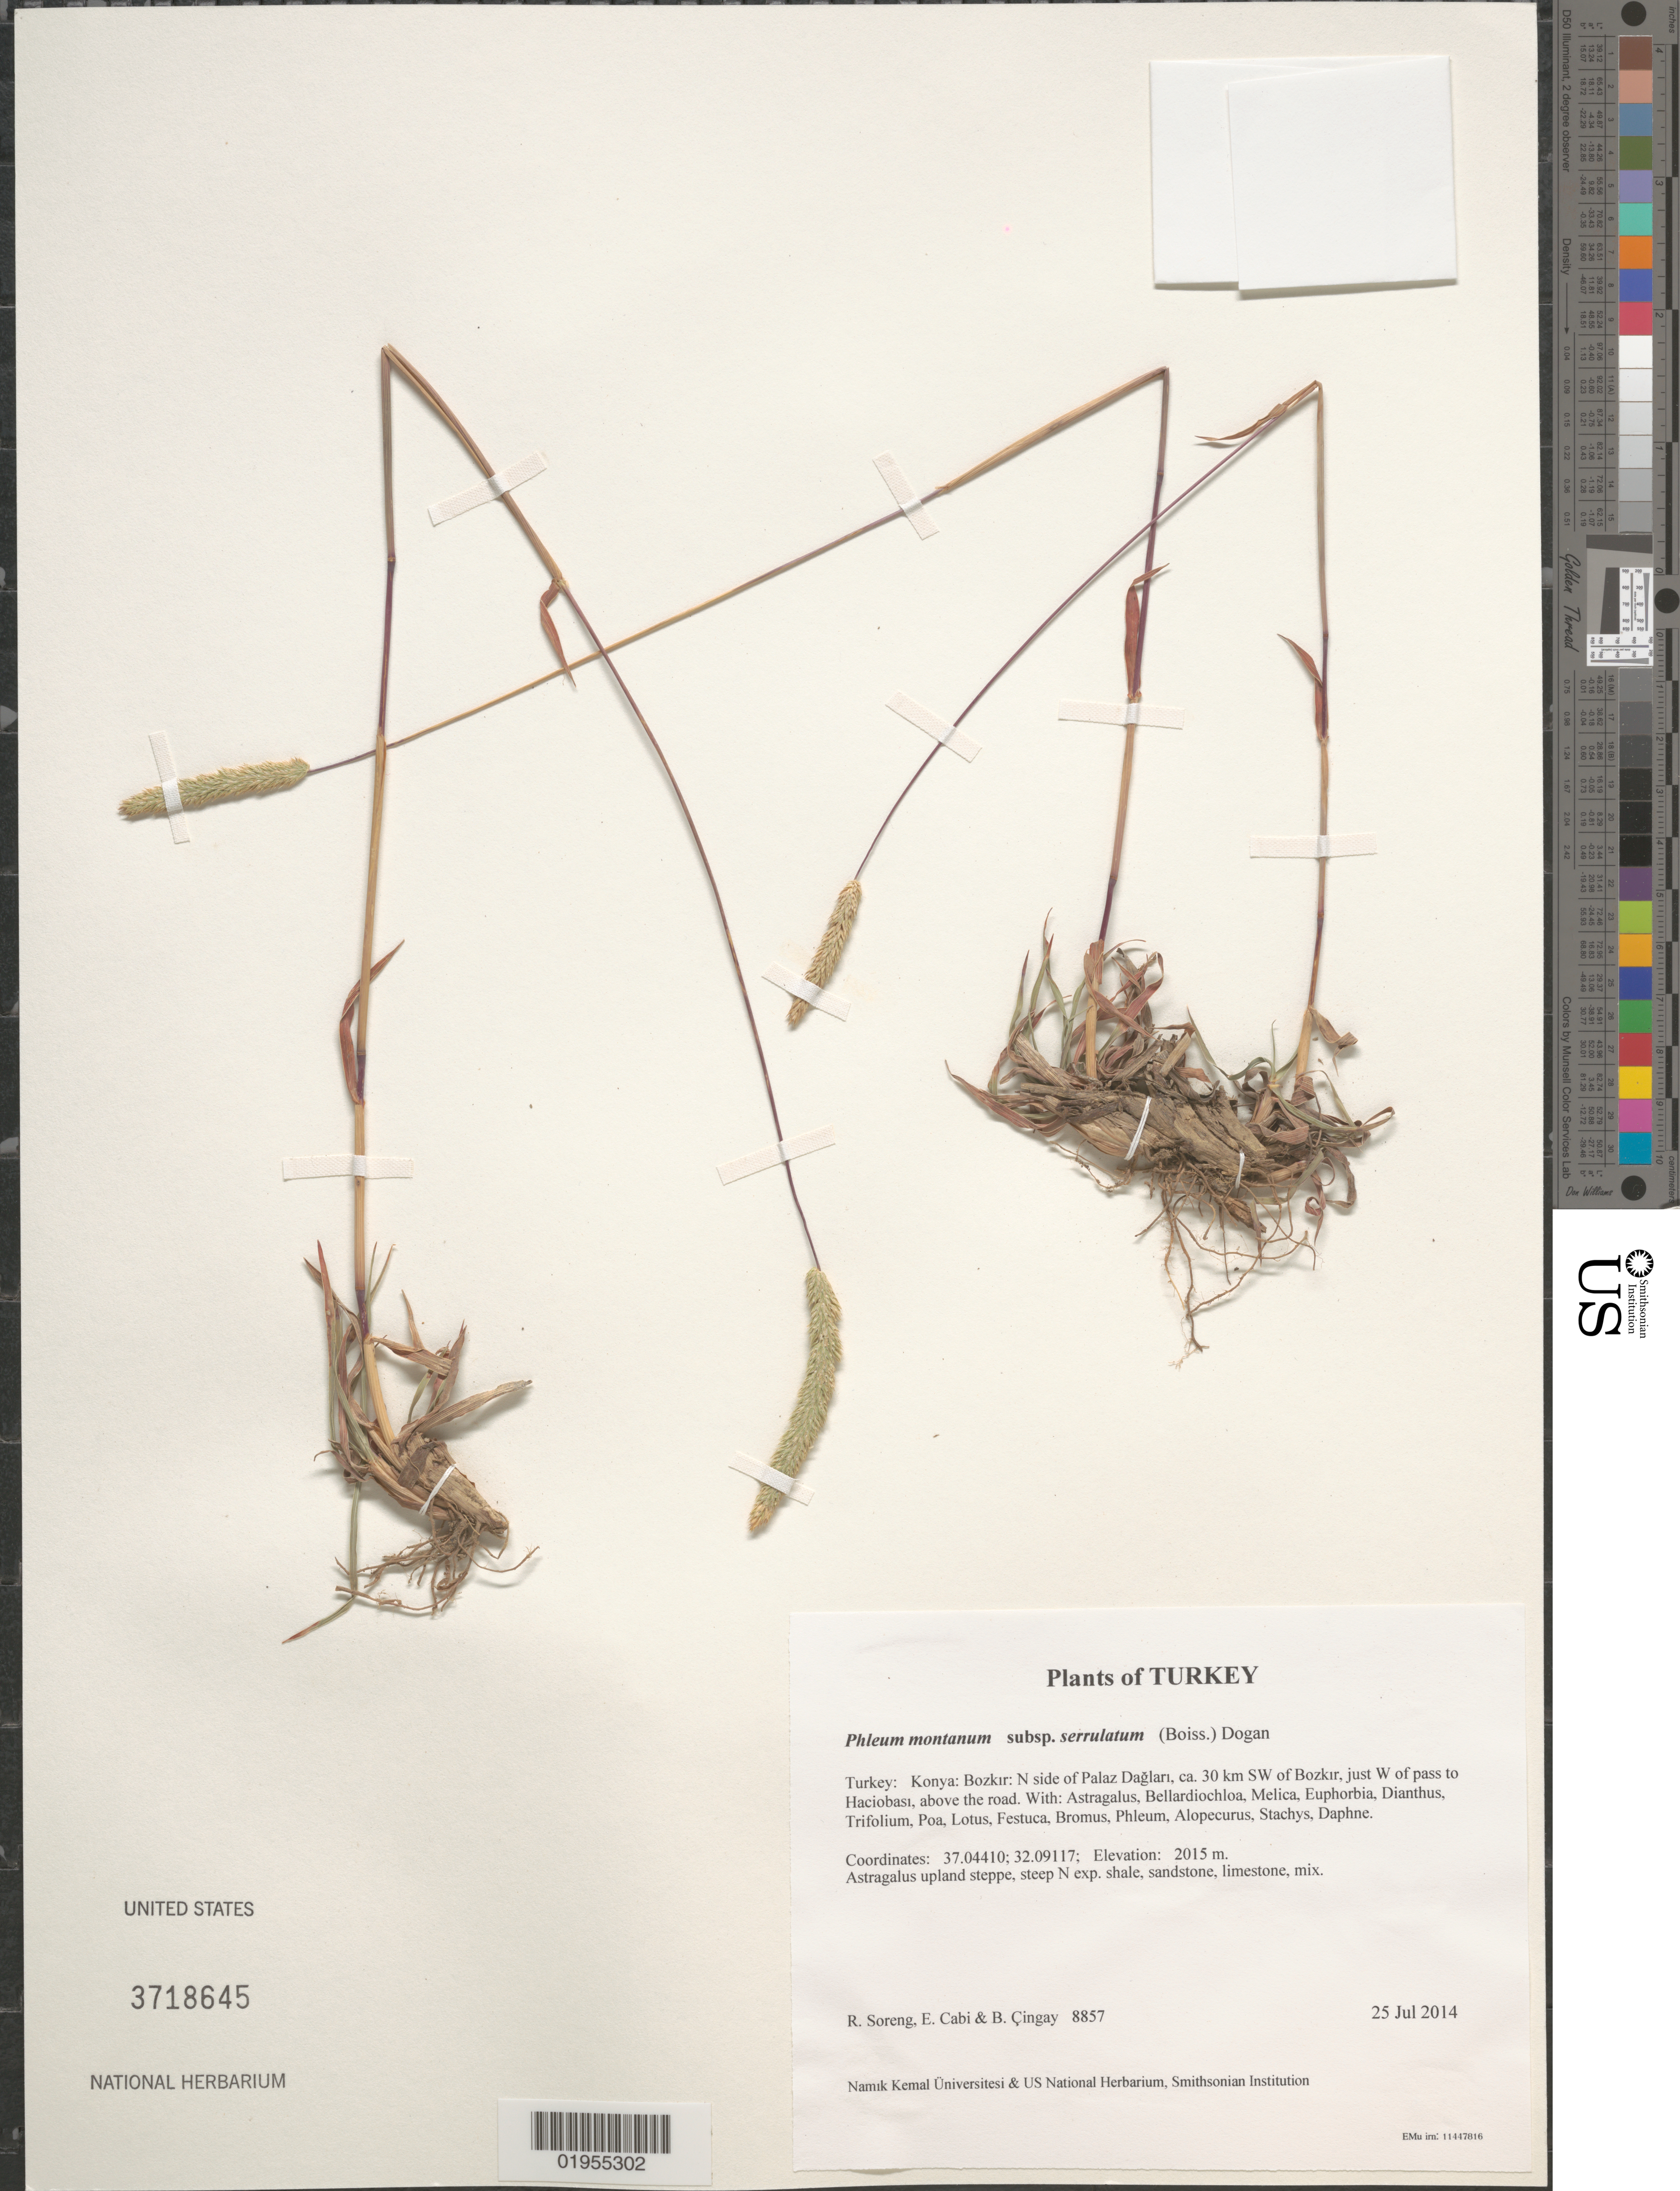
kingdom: Plantae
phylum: Tracheophyta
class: Liliopsida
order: Poales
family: Poaceae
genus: Phleum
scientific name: Phleum montanum subsp. serrulatum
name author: (Boiss.) Doğan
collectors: R. J. Soreng, E. Cabi & B. Çıngay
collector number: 8857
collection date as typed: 25 Jul 2014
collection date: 2014-07-25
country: Turkey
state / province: Konya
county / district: Bozkir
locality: N side of Palaz Daglari, ca. 30 km SW of Bozkir, just W of pass to Haciobasi, above the road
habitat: Astragalus upland steppe, steep N exp. shale, sandstone, limestone, mix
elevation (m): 2015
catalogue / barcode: US 3718645